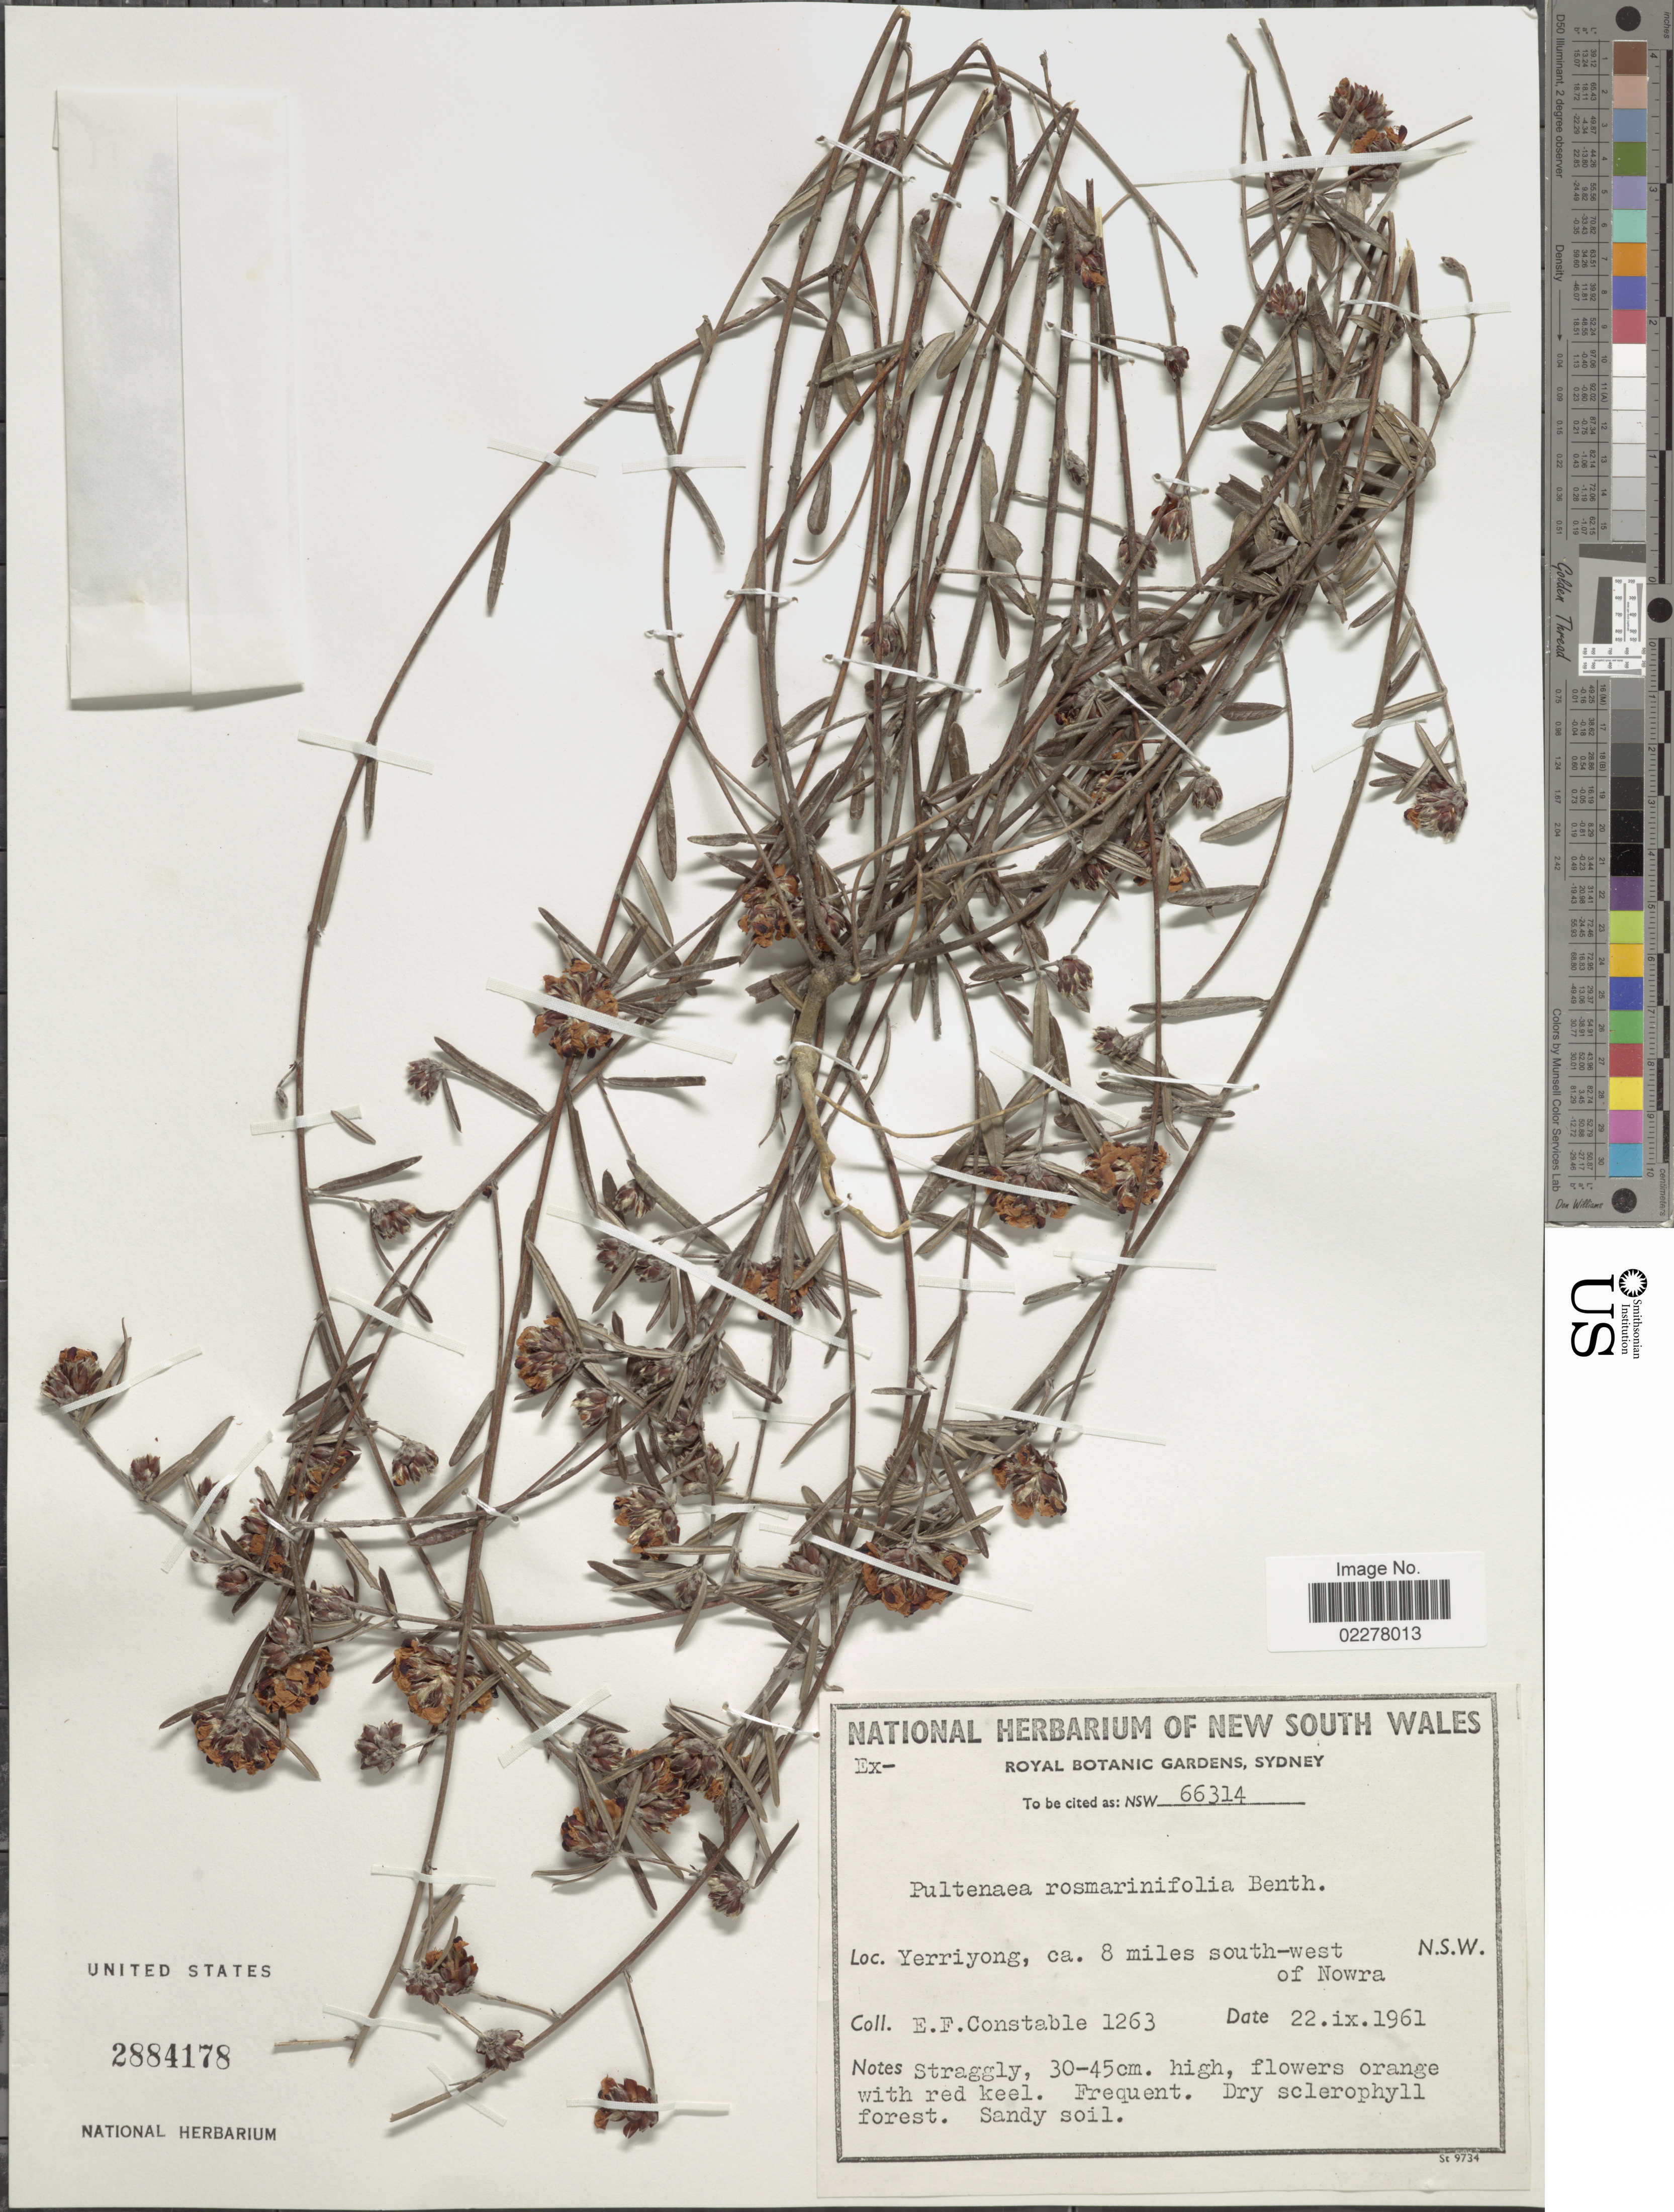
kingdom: Plantae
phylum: Tracheophyta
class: Magnoliopsida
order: Fabales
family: Fabaceae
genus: Pultenaea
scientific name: Pultenaea rosmarinifolia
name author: Lindl.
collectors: E. F. Constable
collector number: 1263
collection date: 1961-09-22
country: Australia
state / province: New South Wales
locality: Yerriyong, ca. 8 miles south-west of Nowra. N.S.W.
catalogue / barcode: US 2884178